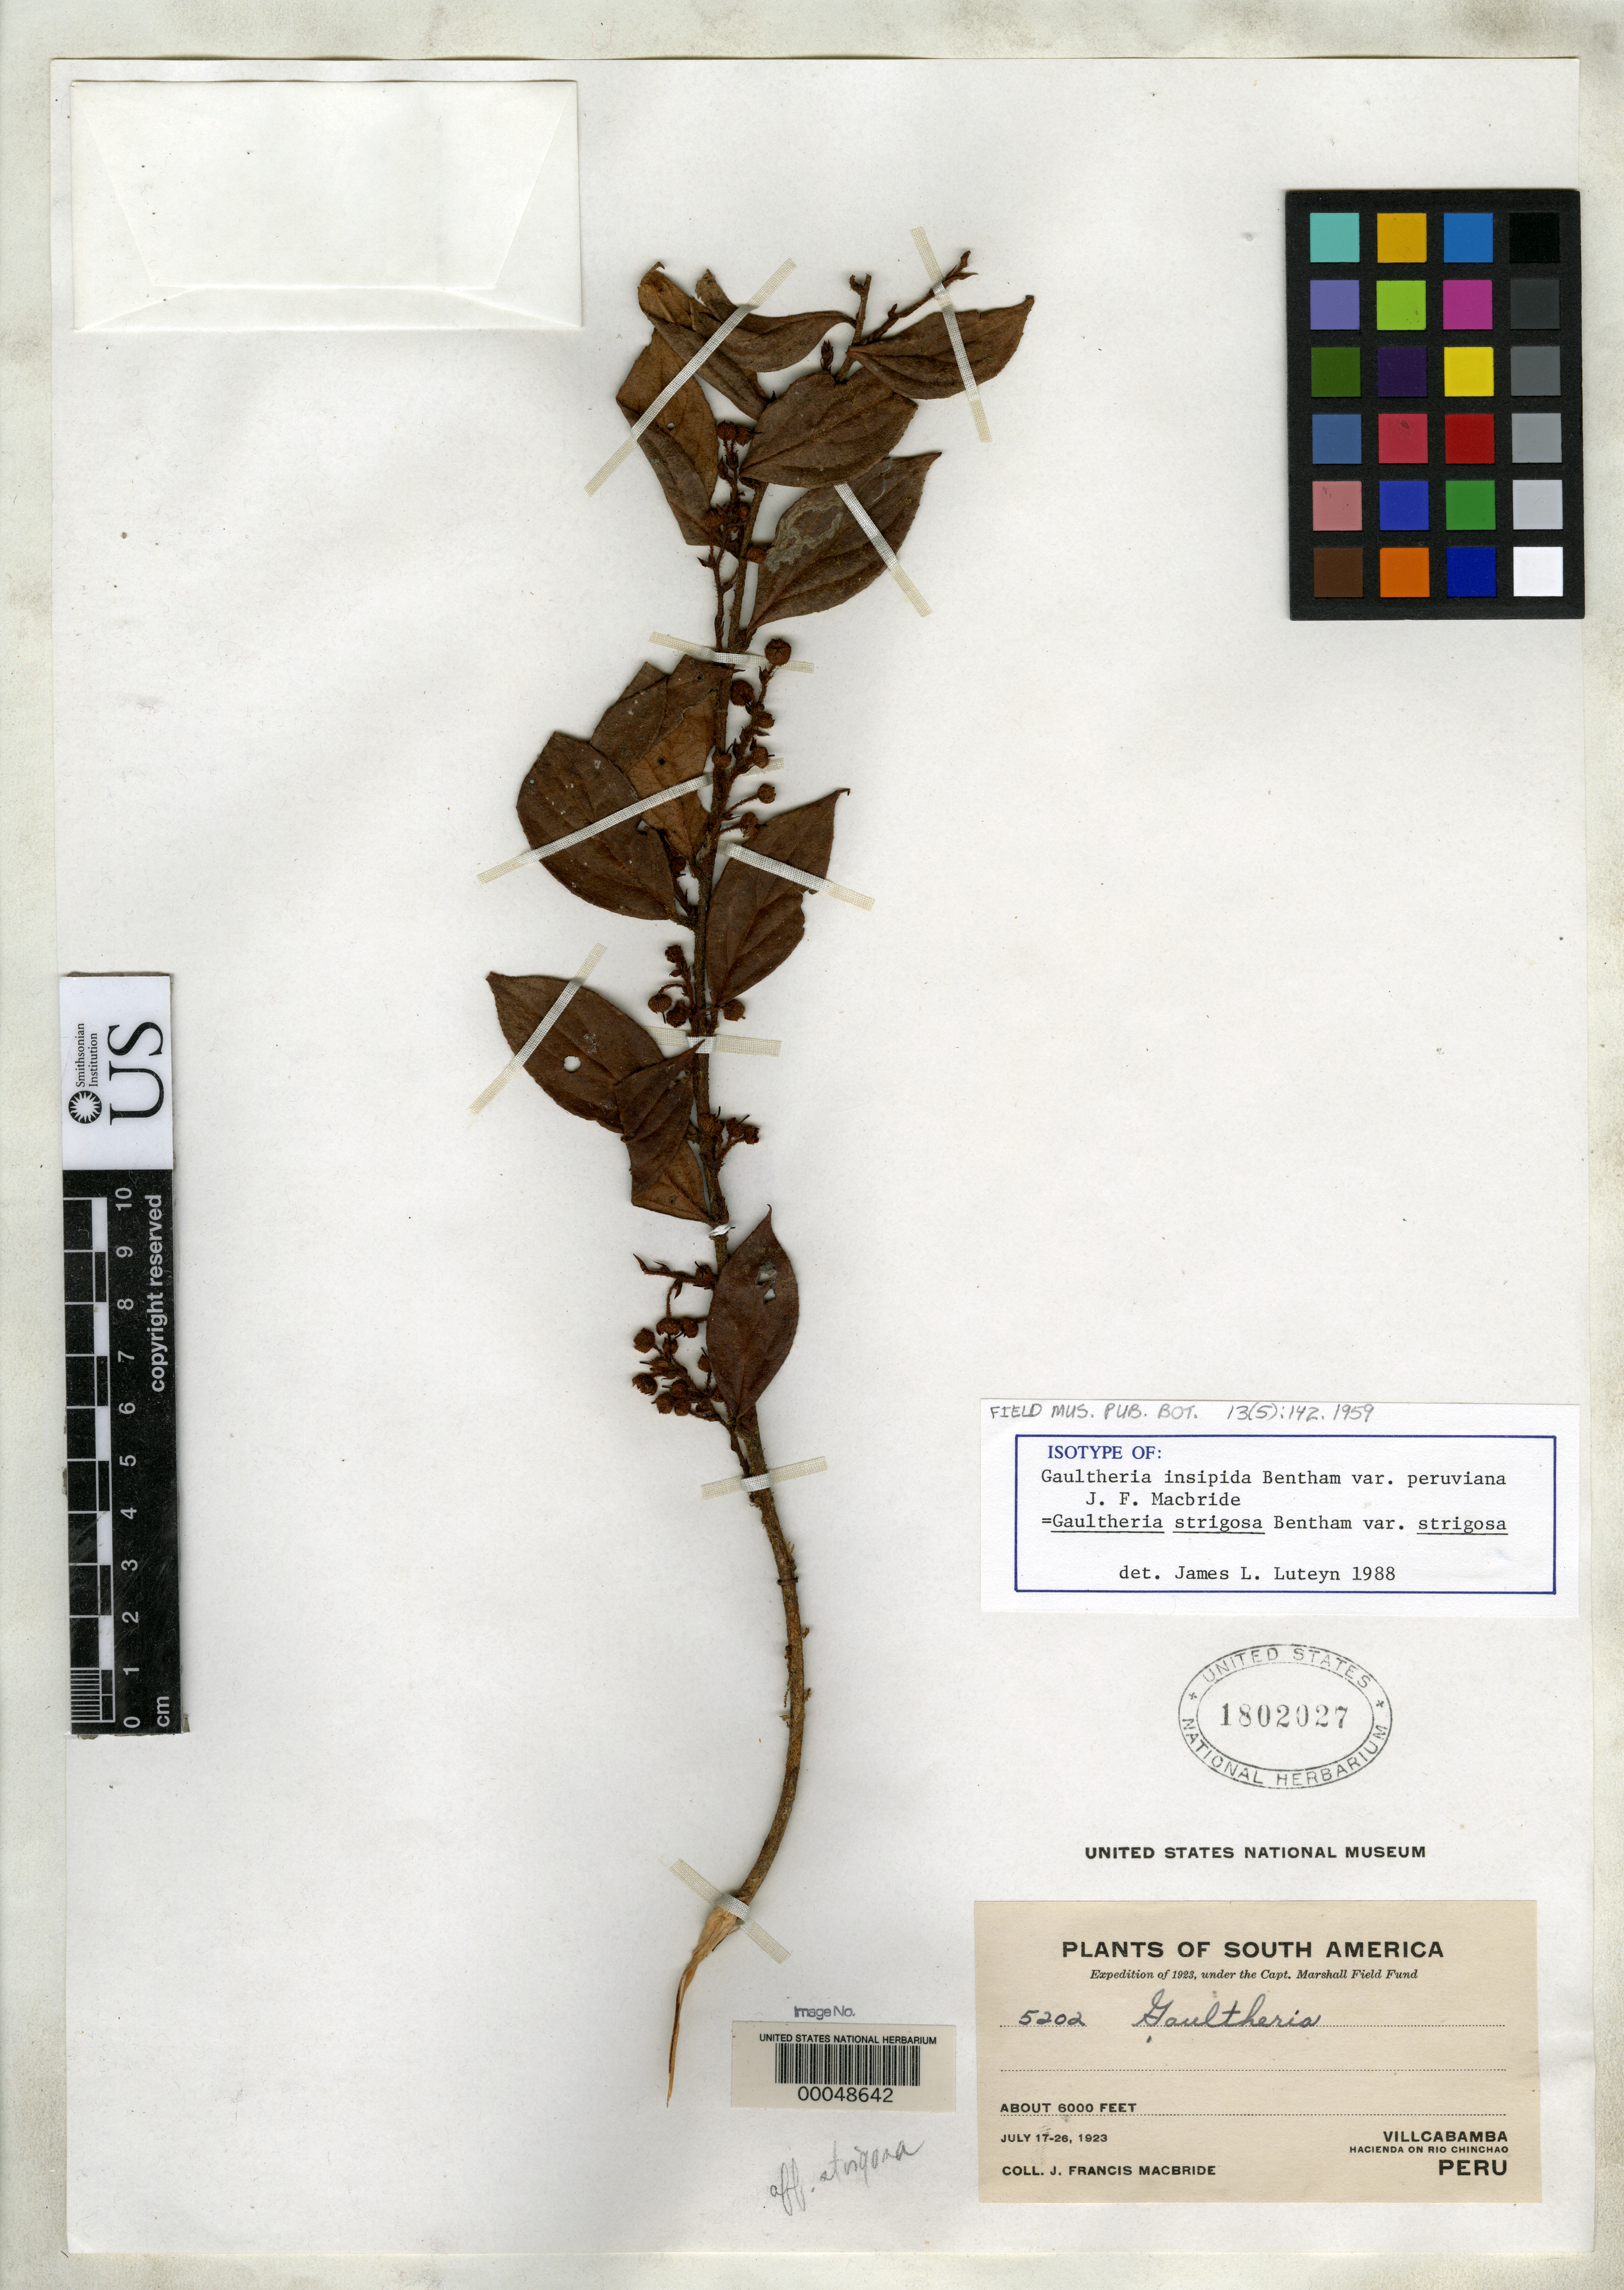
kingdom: Plantae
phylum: Tracheophyta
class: Magnoliopsida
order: Ericales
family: Ericaceae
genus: Gaultheria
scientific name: Gaultheria insipida var. peruviana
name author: J.F. Macbr.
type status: Isotype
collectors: J. F. Macbride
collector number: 5202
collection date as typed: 17 Jul 1923 to 26 Jul 1923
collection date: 1923-07-17/1923-07-26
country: Peru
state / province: Huánuco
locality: Villacamba, hacienda on Río Chinchao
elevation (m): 1829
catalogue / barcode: US 1802027